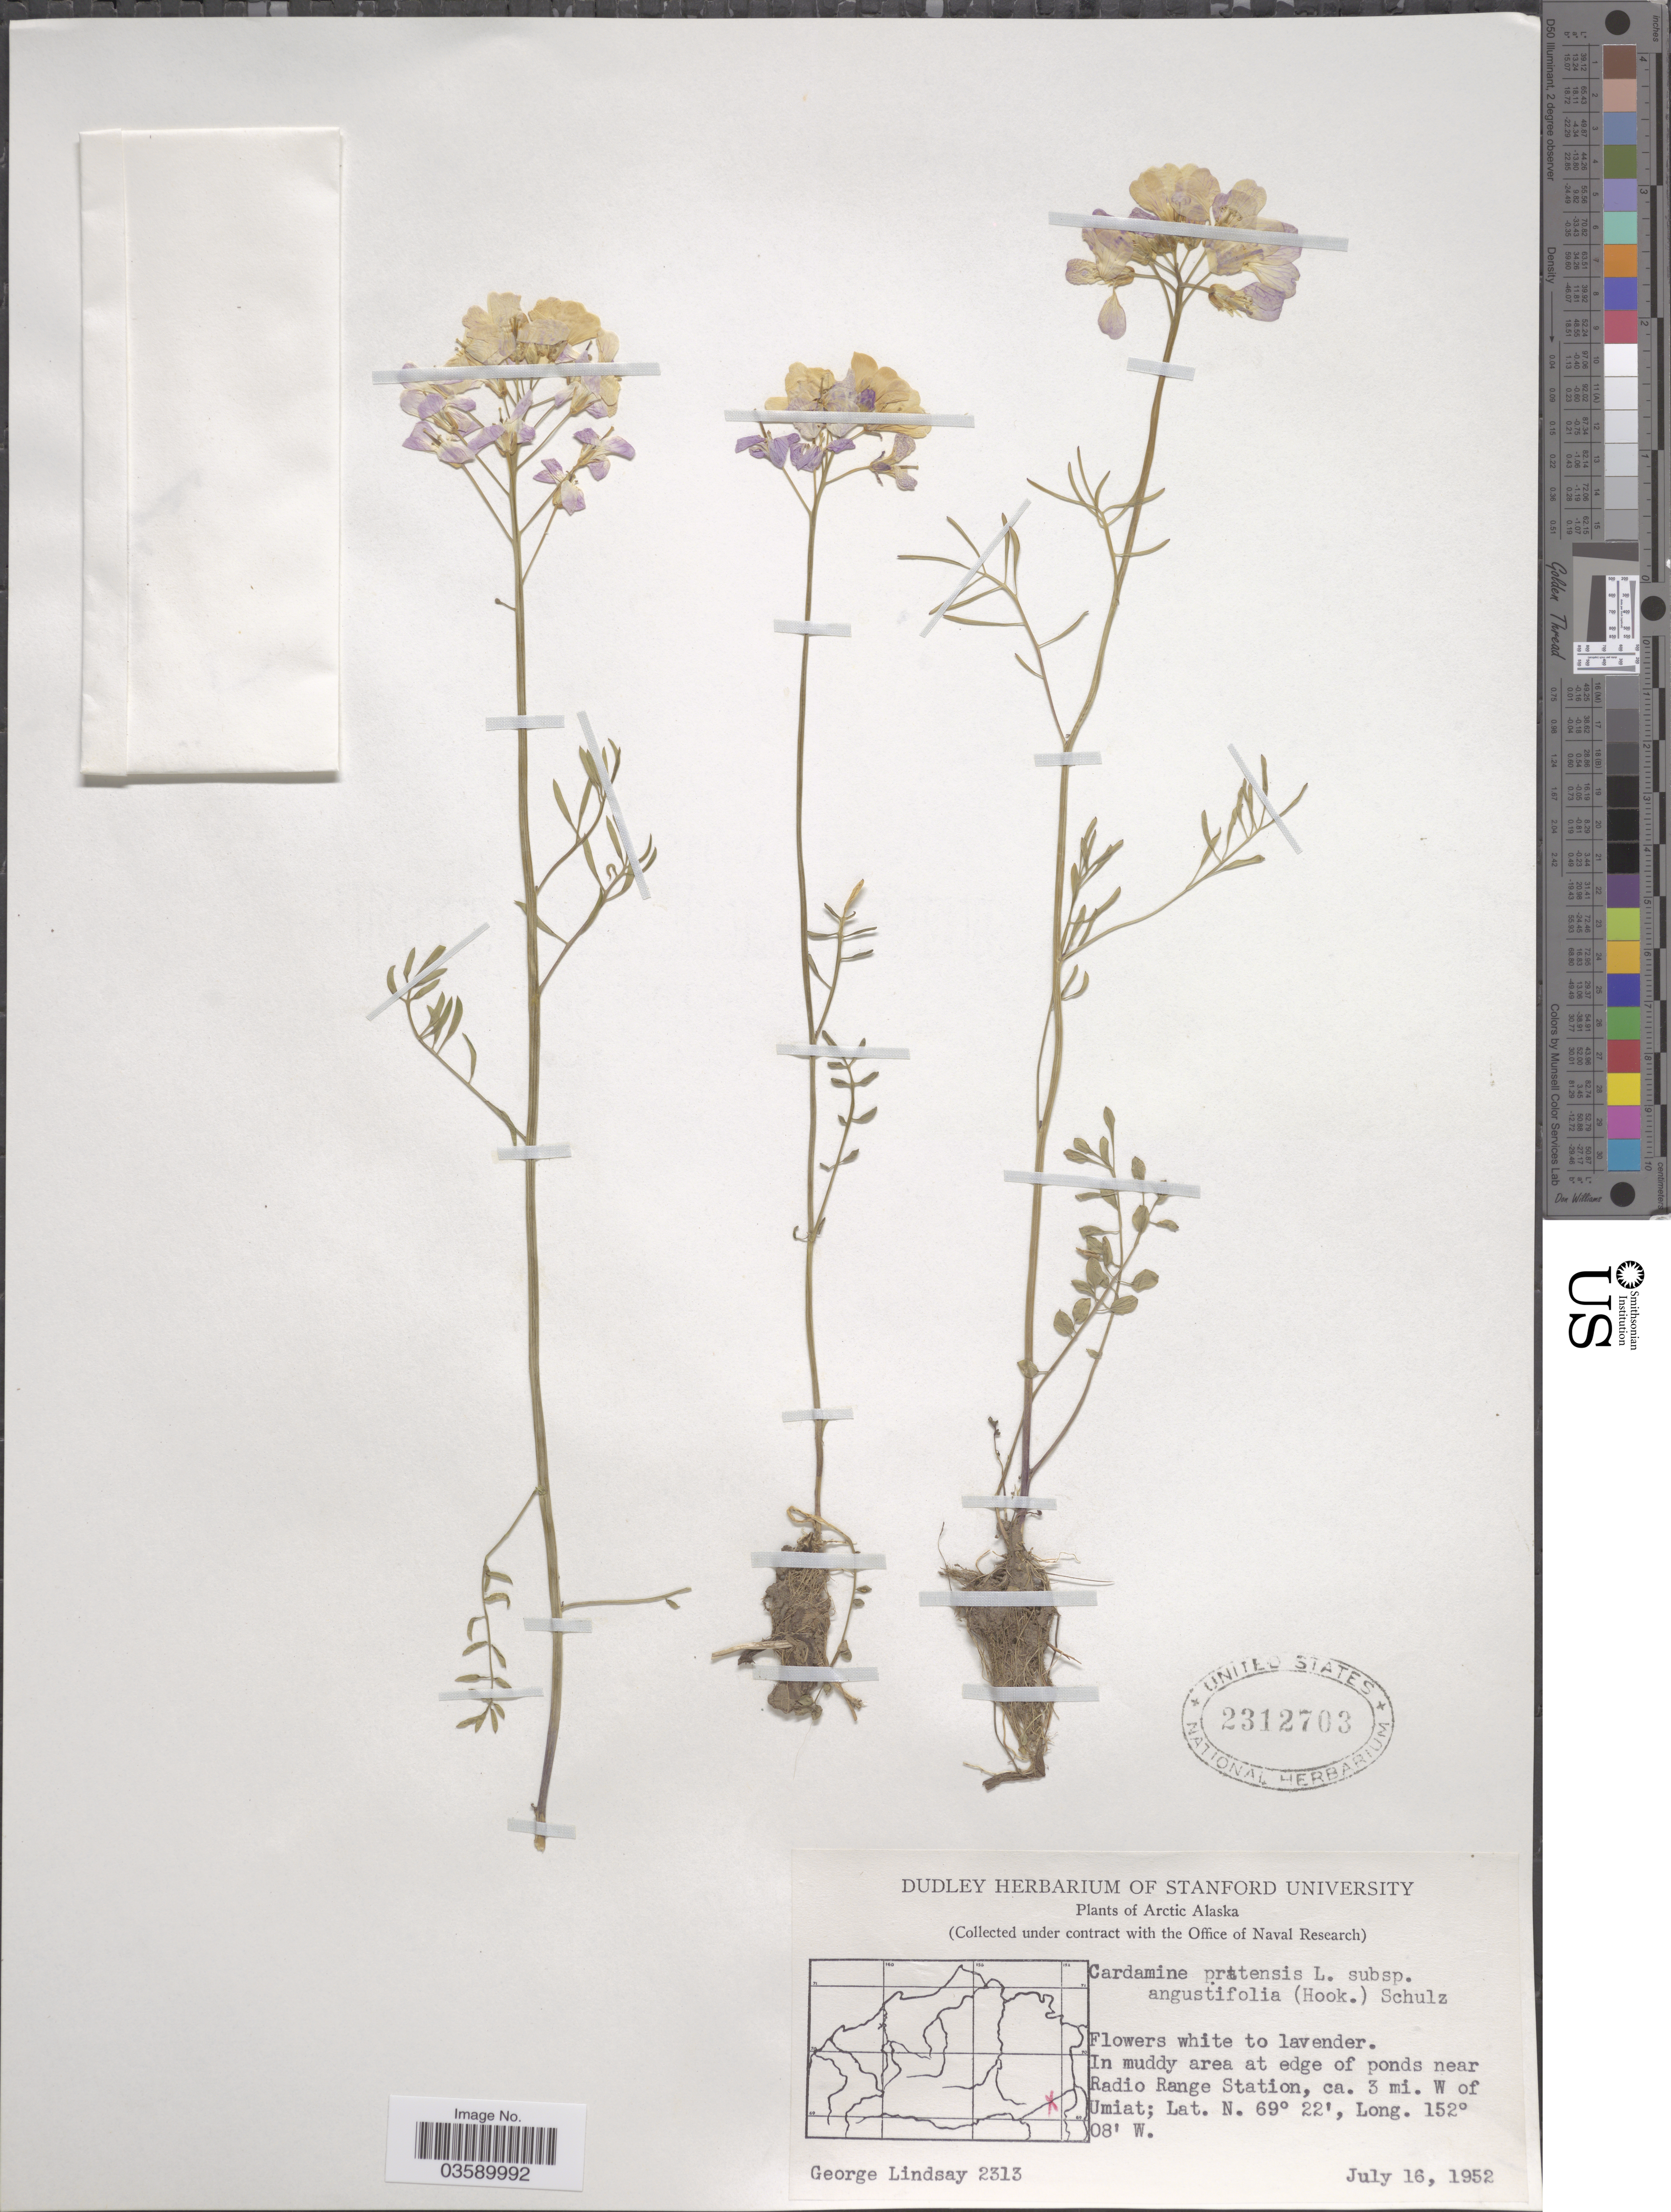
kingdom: Plantae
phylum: Tracheophyta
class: Magnoliopsida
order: Brassicales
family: Brassicaceae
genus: Cardamine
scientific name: Cardamine pratensis subsp. angustifolia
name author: (Hook.) O.E. Schulz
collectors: G. Lindsay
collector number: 2313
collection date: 1952-07-16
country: United States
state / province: Alaska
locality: Arctic Alaska. In muddy area at edge of ponds near Radio Range Station, ca. 3 mi. W. of Umiat.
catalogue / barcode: US 2312703